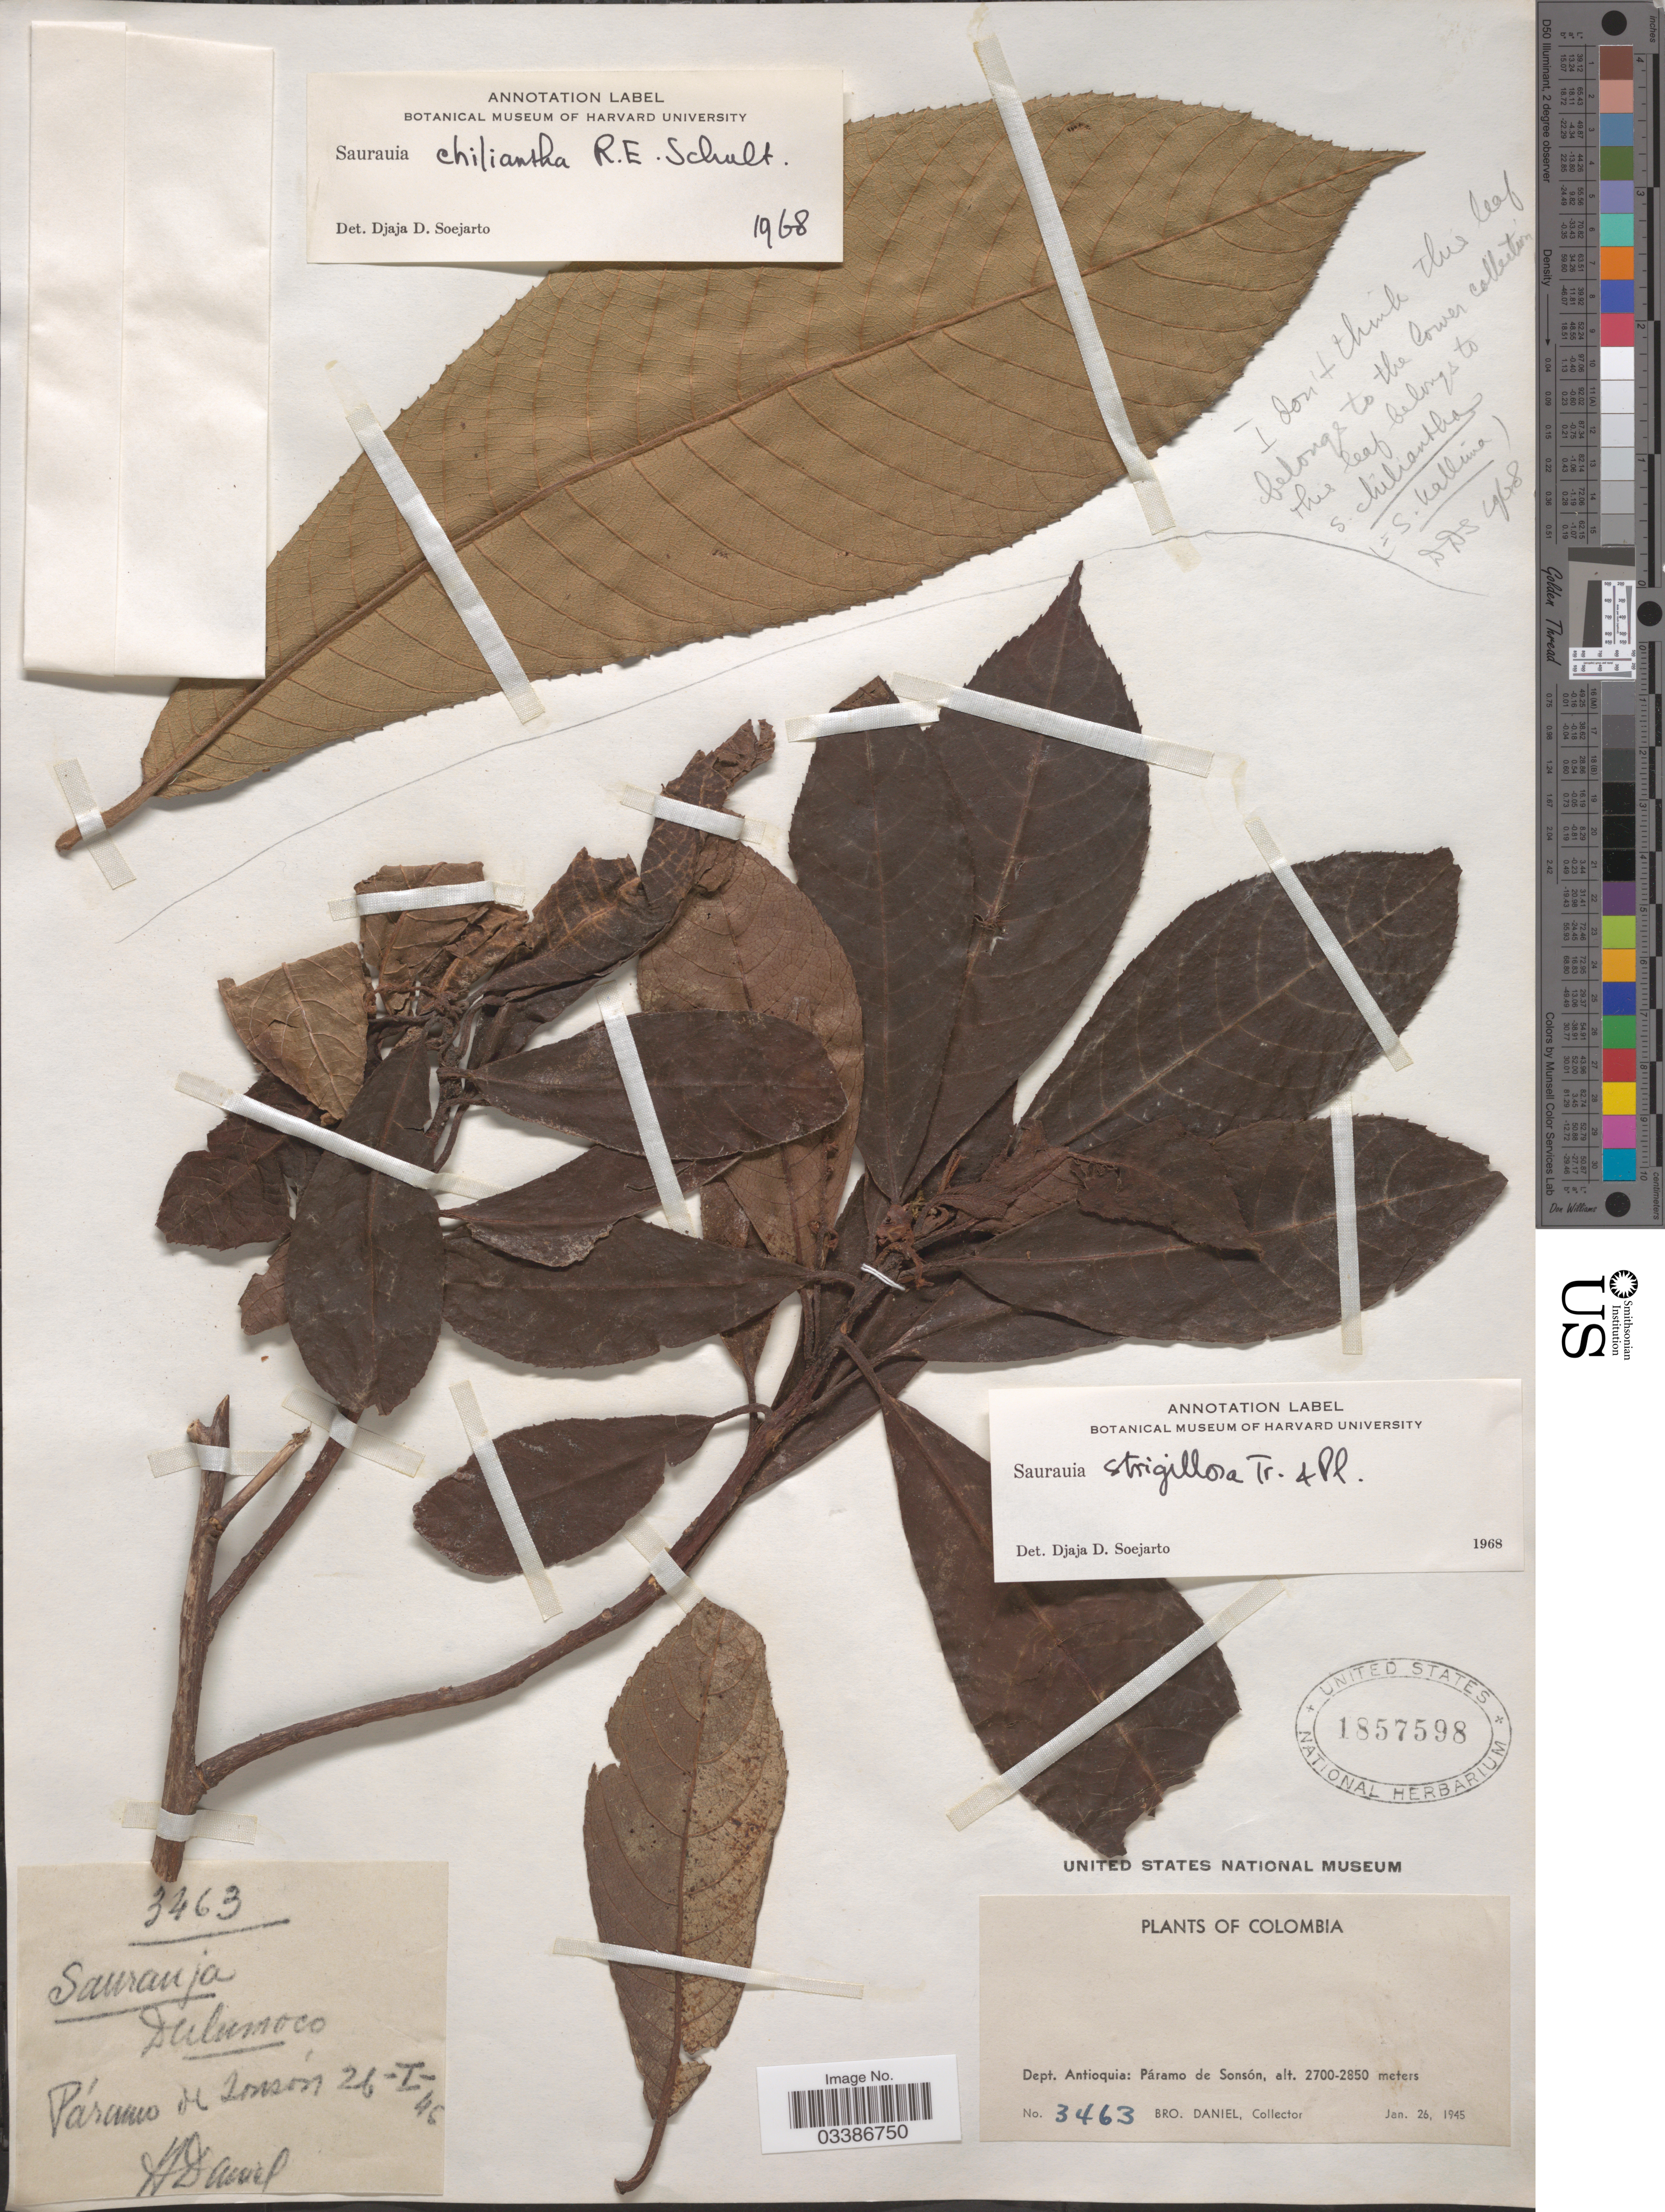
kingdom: Plantae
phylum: Tracheophyta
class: Magnoliopsida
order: Ericales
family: Actinidiaceae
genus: Saurauia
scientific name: Saurauia strigillosa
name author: Triana & Planch.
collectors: Bro. Daniel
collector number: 3463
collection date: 1945-01-26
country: Colombia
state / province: Antioquia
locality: Dept. Antioquia: Páramo de Sonsón.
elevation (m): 2700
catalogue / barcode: US 1857598